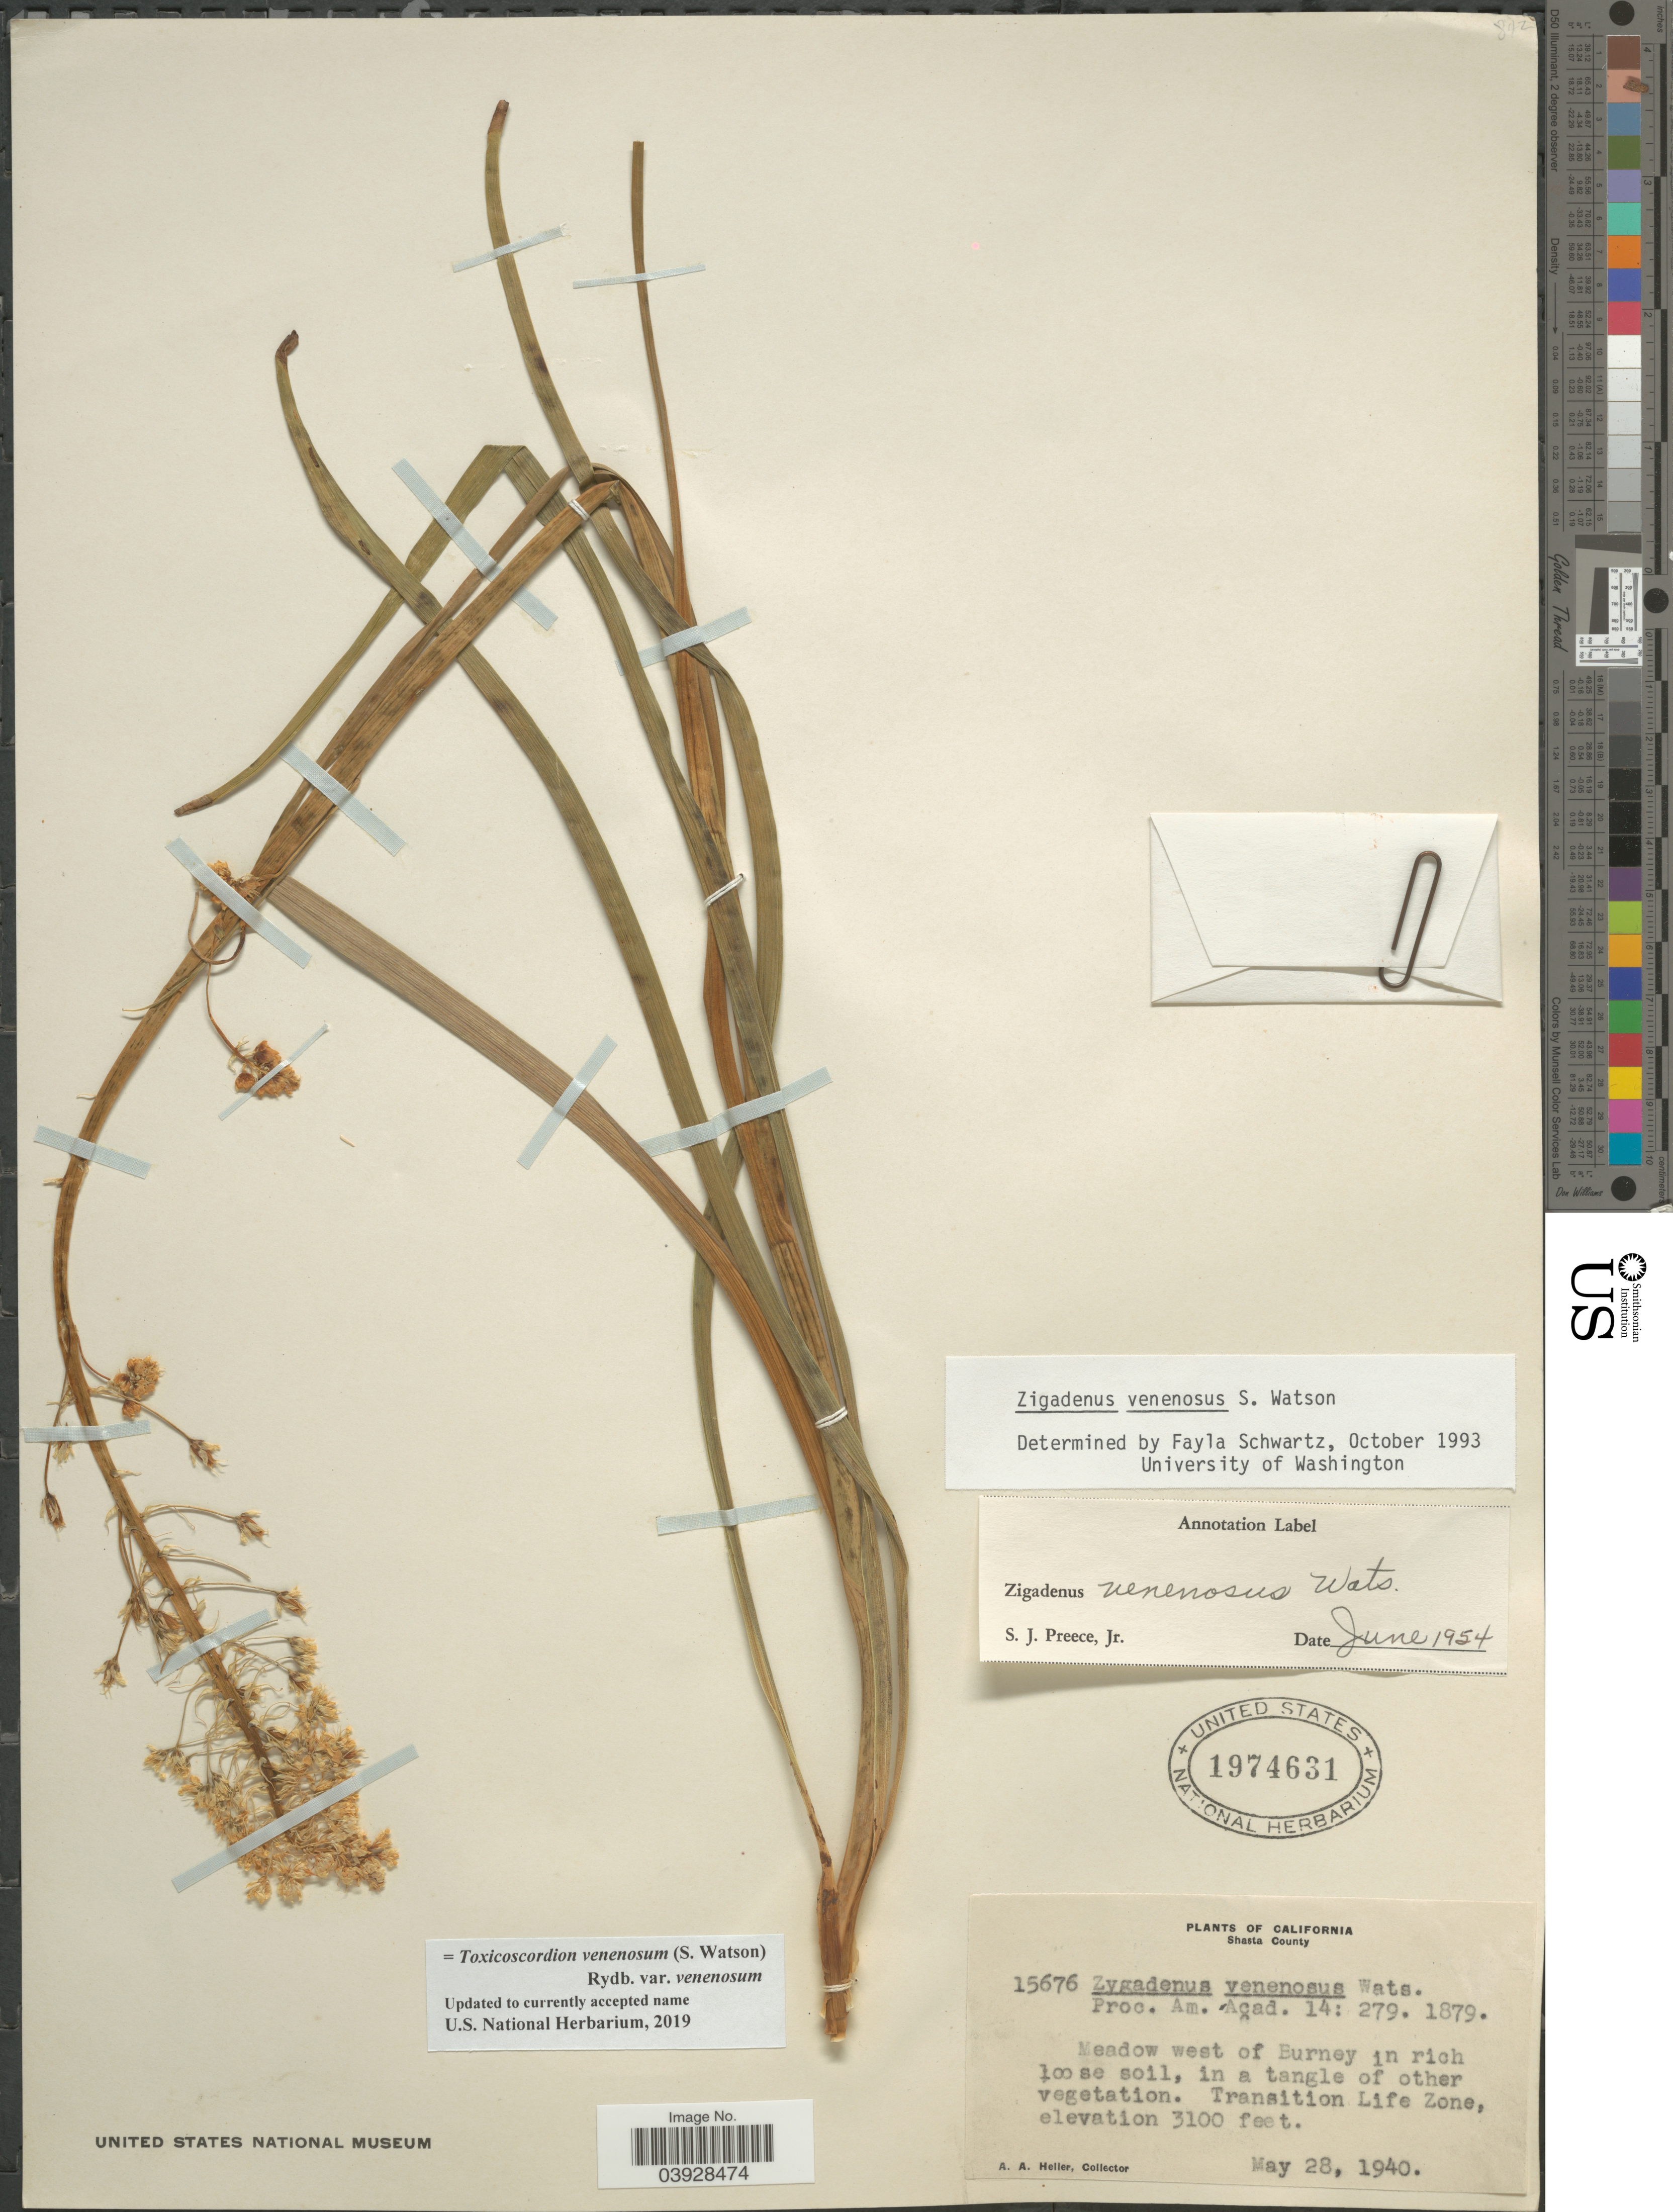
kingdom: Plantae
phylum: Tracheophyta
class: Liliopsida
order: Liliales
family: Melanthiaceae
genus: Toxicoscordion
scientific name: Toxicoscordion venenosum var. gramineum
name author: (Rydb.) Brasher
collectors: A. A. Heller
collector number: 15676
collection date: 1940-05-28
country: United States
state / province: California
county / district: Shasta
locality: Shasta County. Meadow west of Burney. Transition Life Zone.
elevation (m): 945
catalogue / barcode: US 1974631